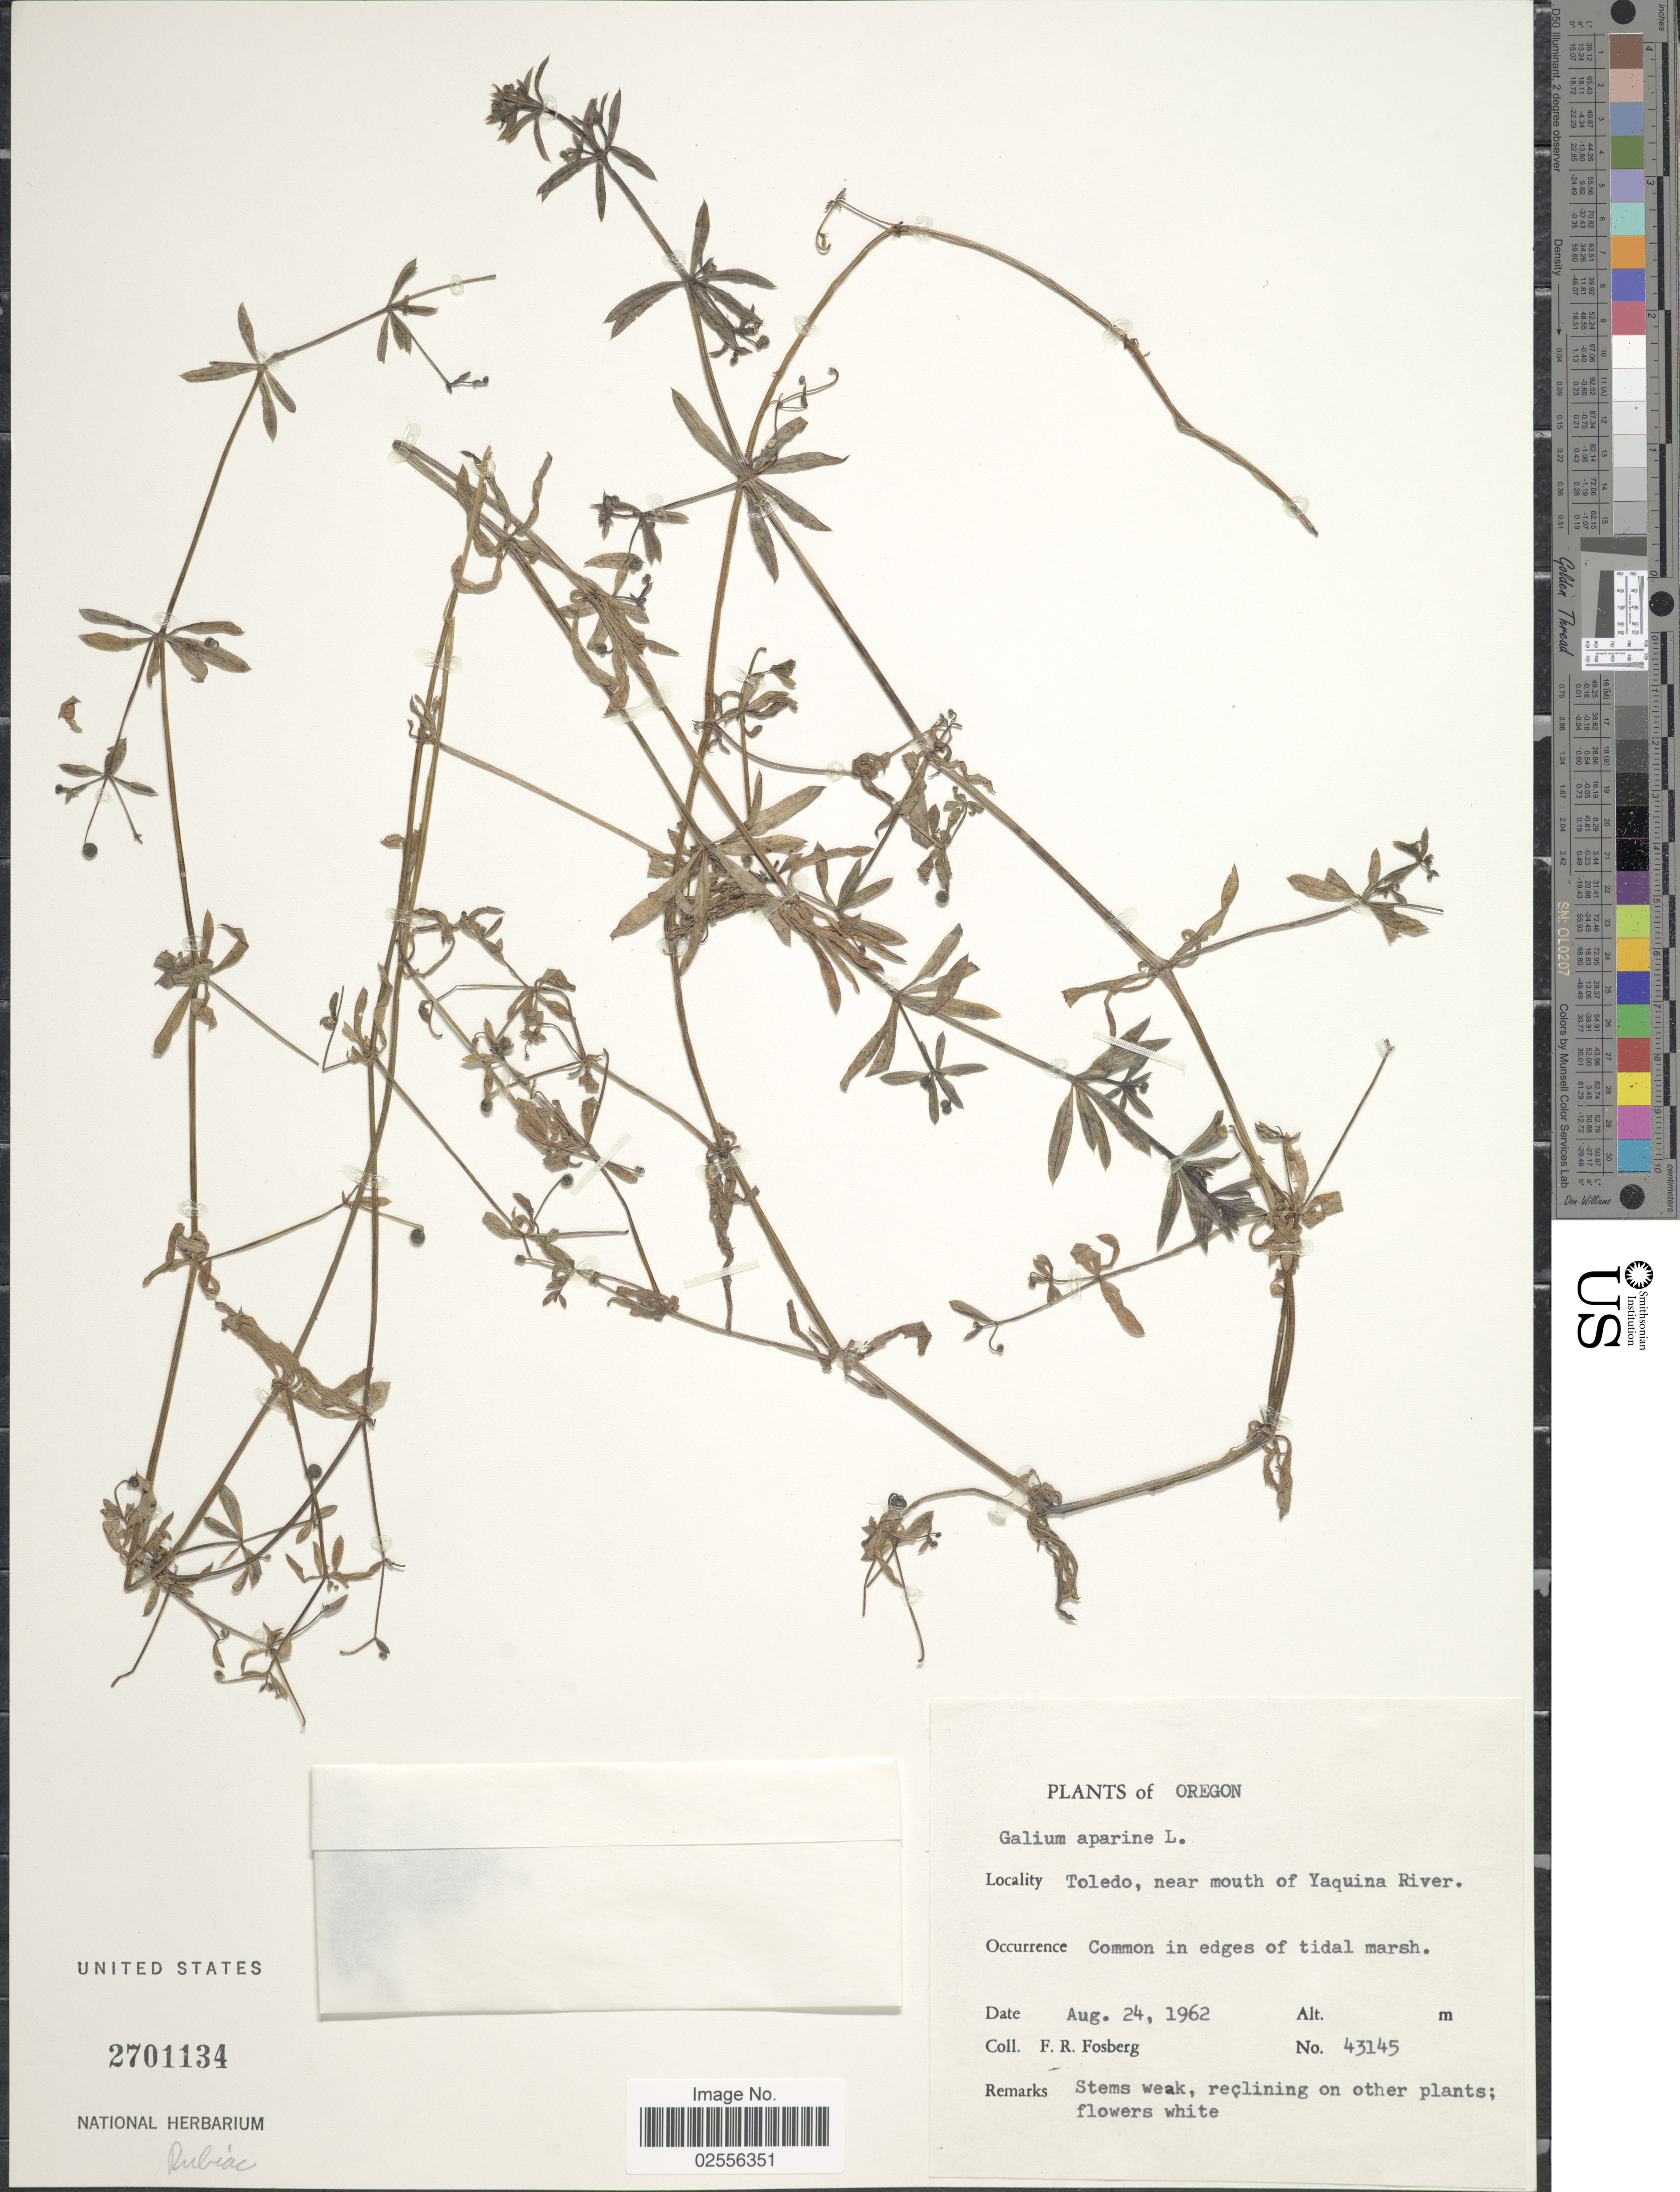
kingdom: Plantae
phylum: Tracheophyta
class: Magnoliopsida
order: Gentianales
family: Rubiaceae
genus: Galium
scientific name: Galium aparine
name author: L.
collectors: F. R. Fosberg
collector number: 43145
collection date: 1962-08-24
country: United States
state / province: Oregon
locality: Toledo, near mouth of Yaquina River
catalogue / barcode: US 2701134